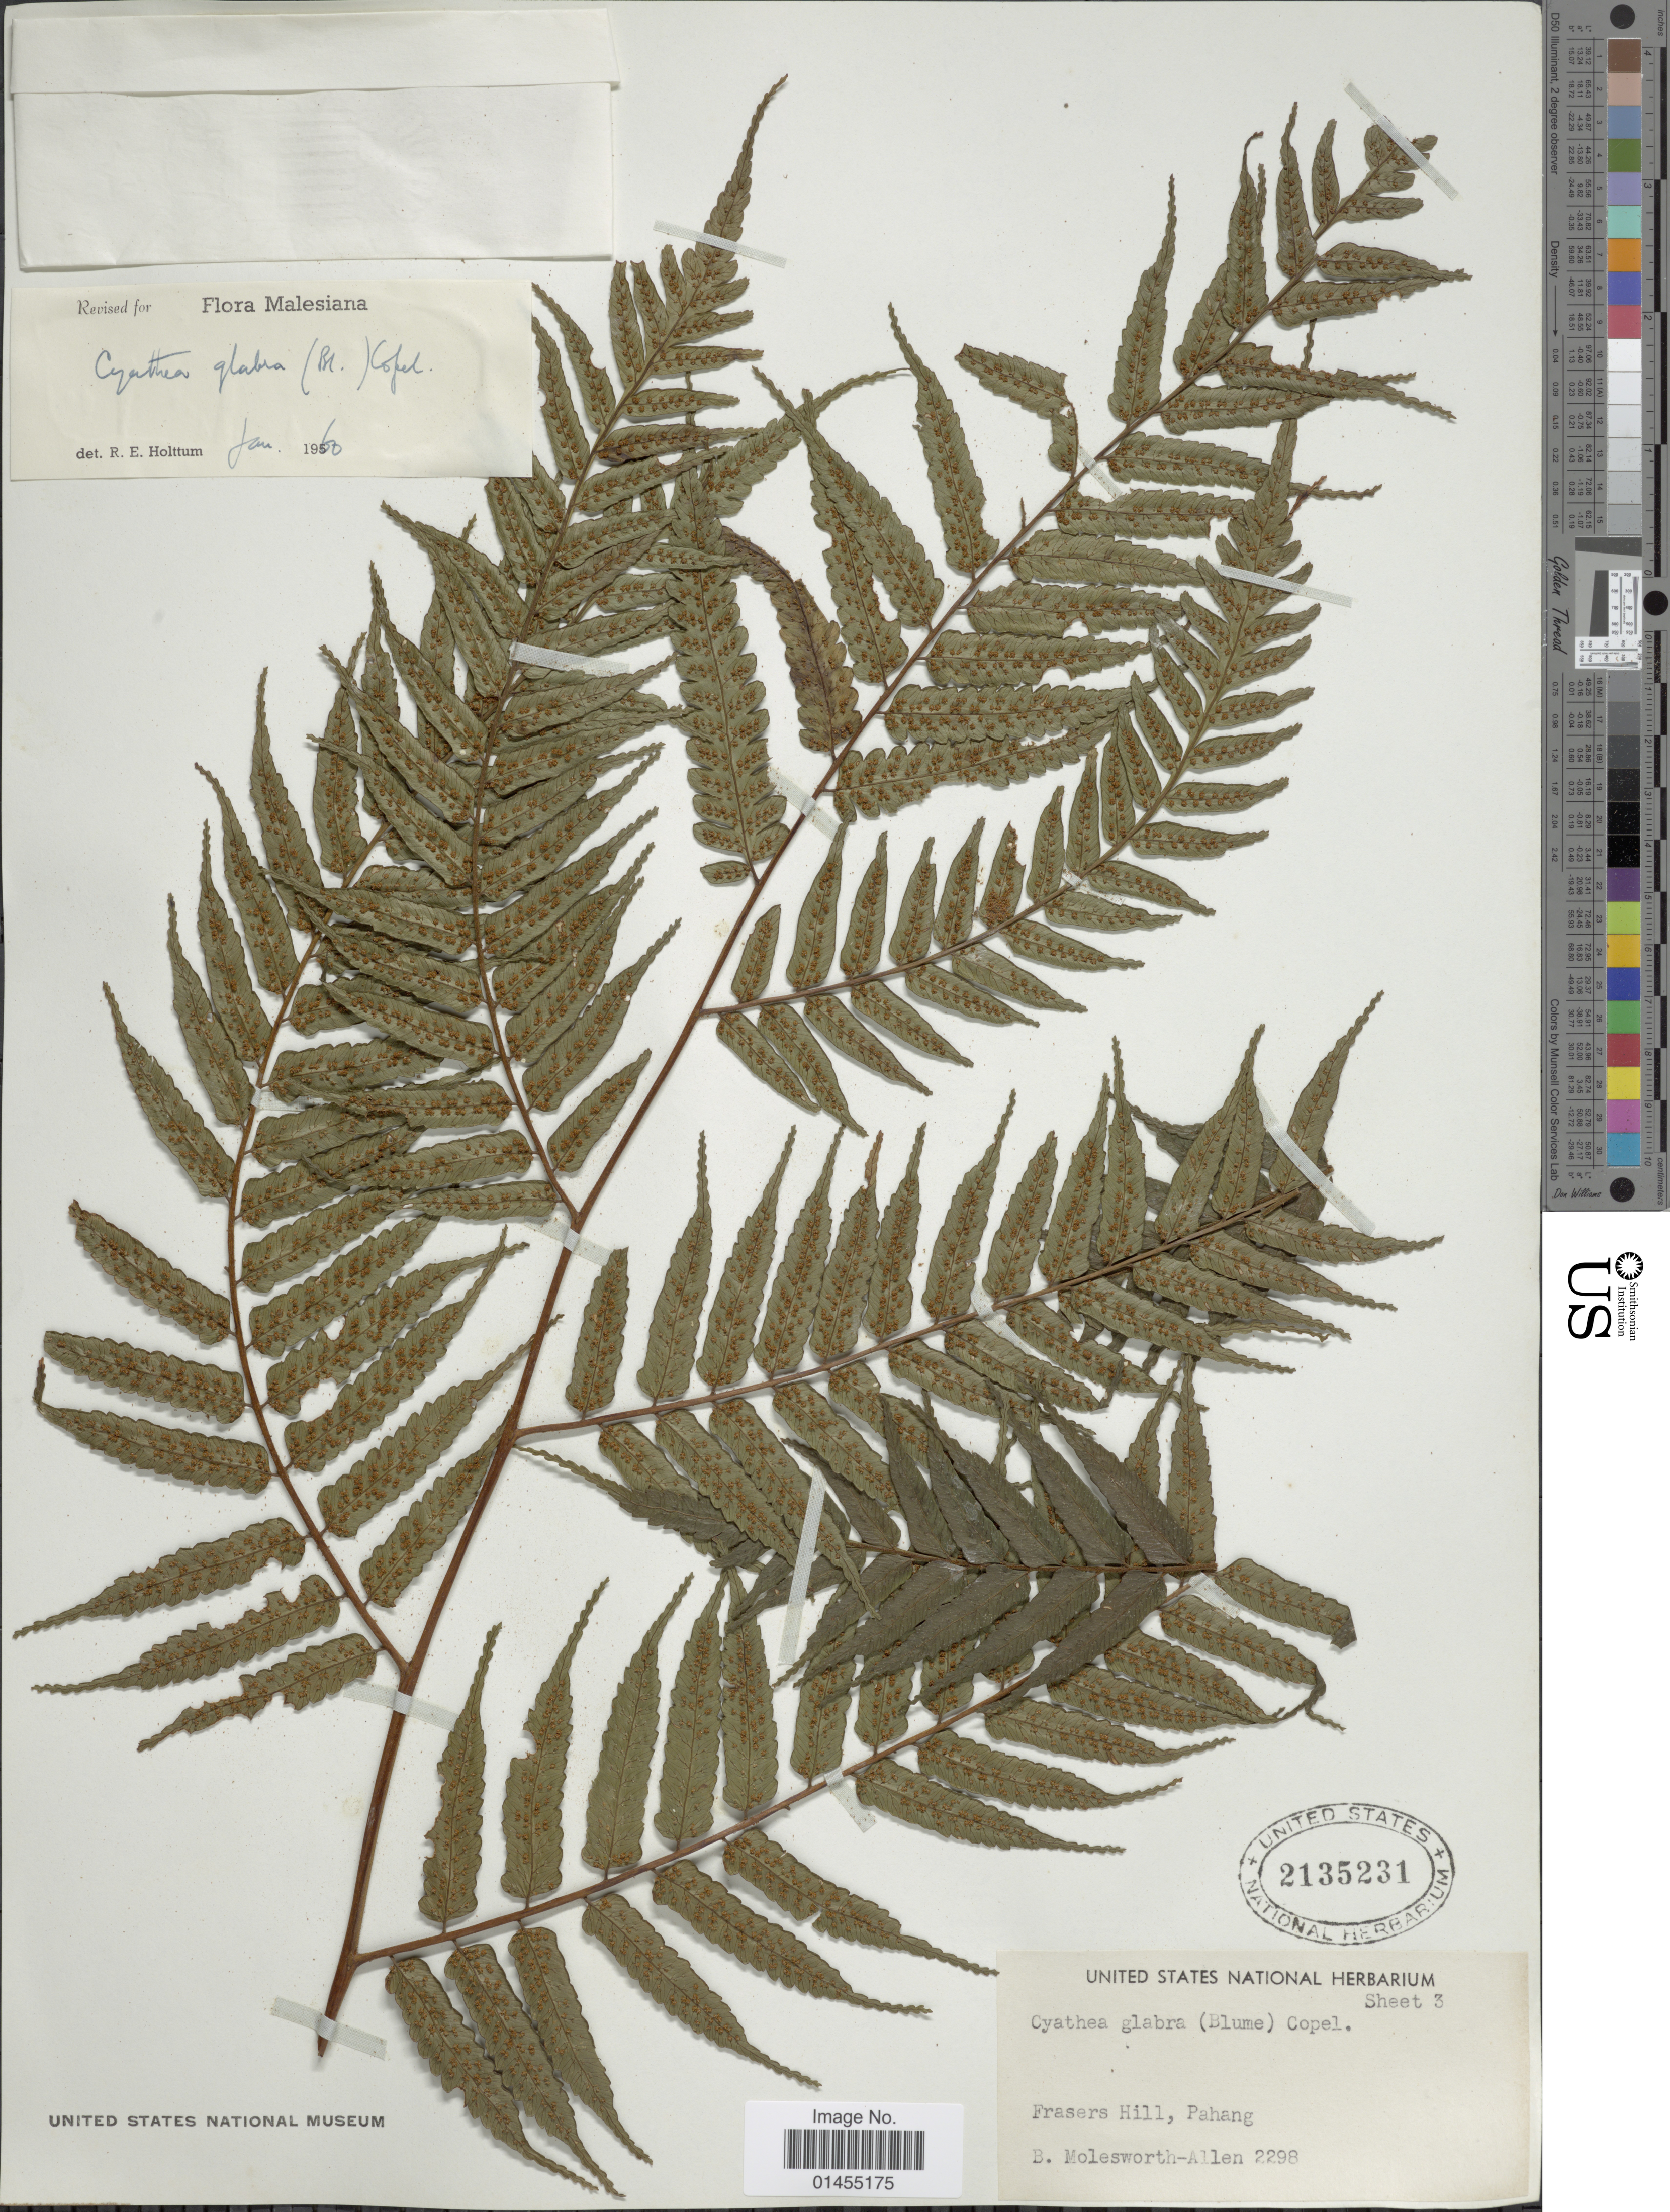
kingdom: Plantae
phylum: Tracheophyta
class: Polypodiopsida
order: Cyatheales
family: Cyatheaceae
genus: Alsophila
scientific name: Alsophila glabra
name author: (Blume) Hook.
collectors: B. E. G. Molesworth-Allen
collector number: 2298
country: Malaysia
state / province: Pahang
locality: Frasers Hill.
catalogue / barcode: US 2135231